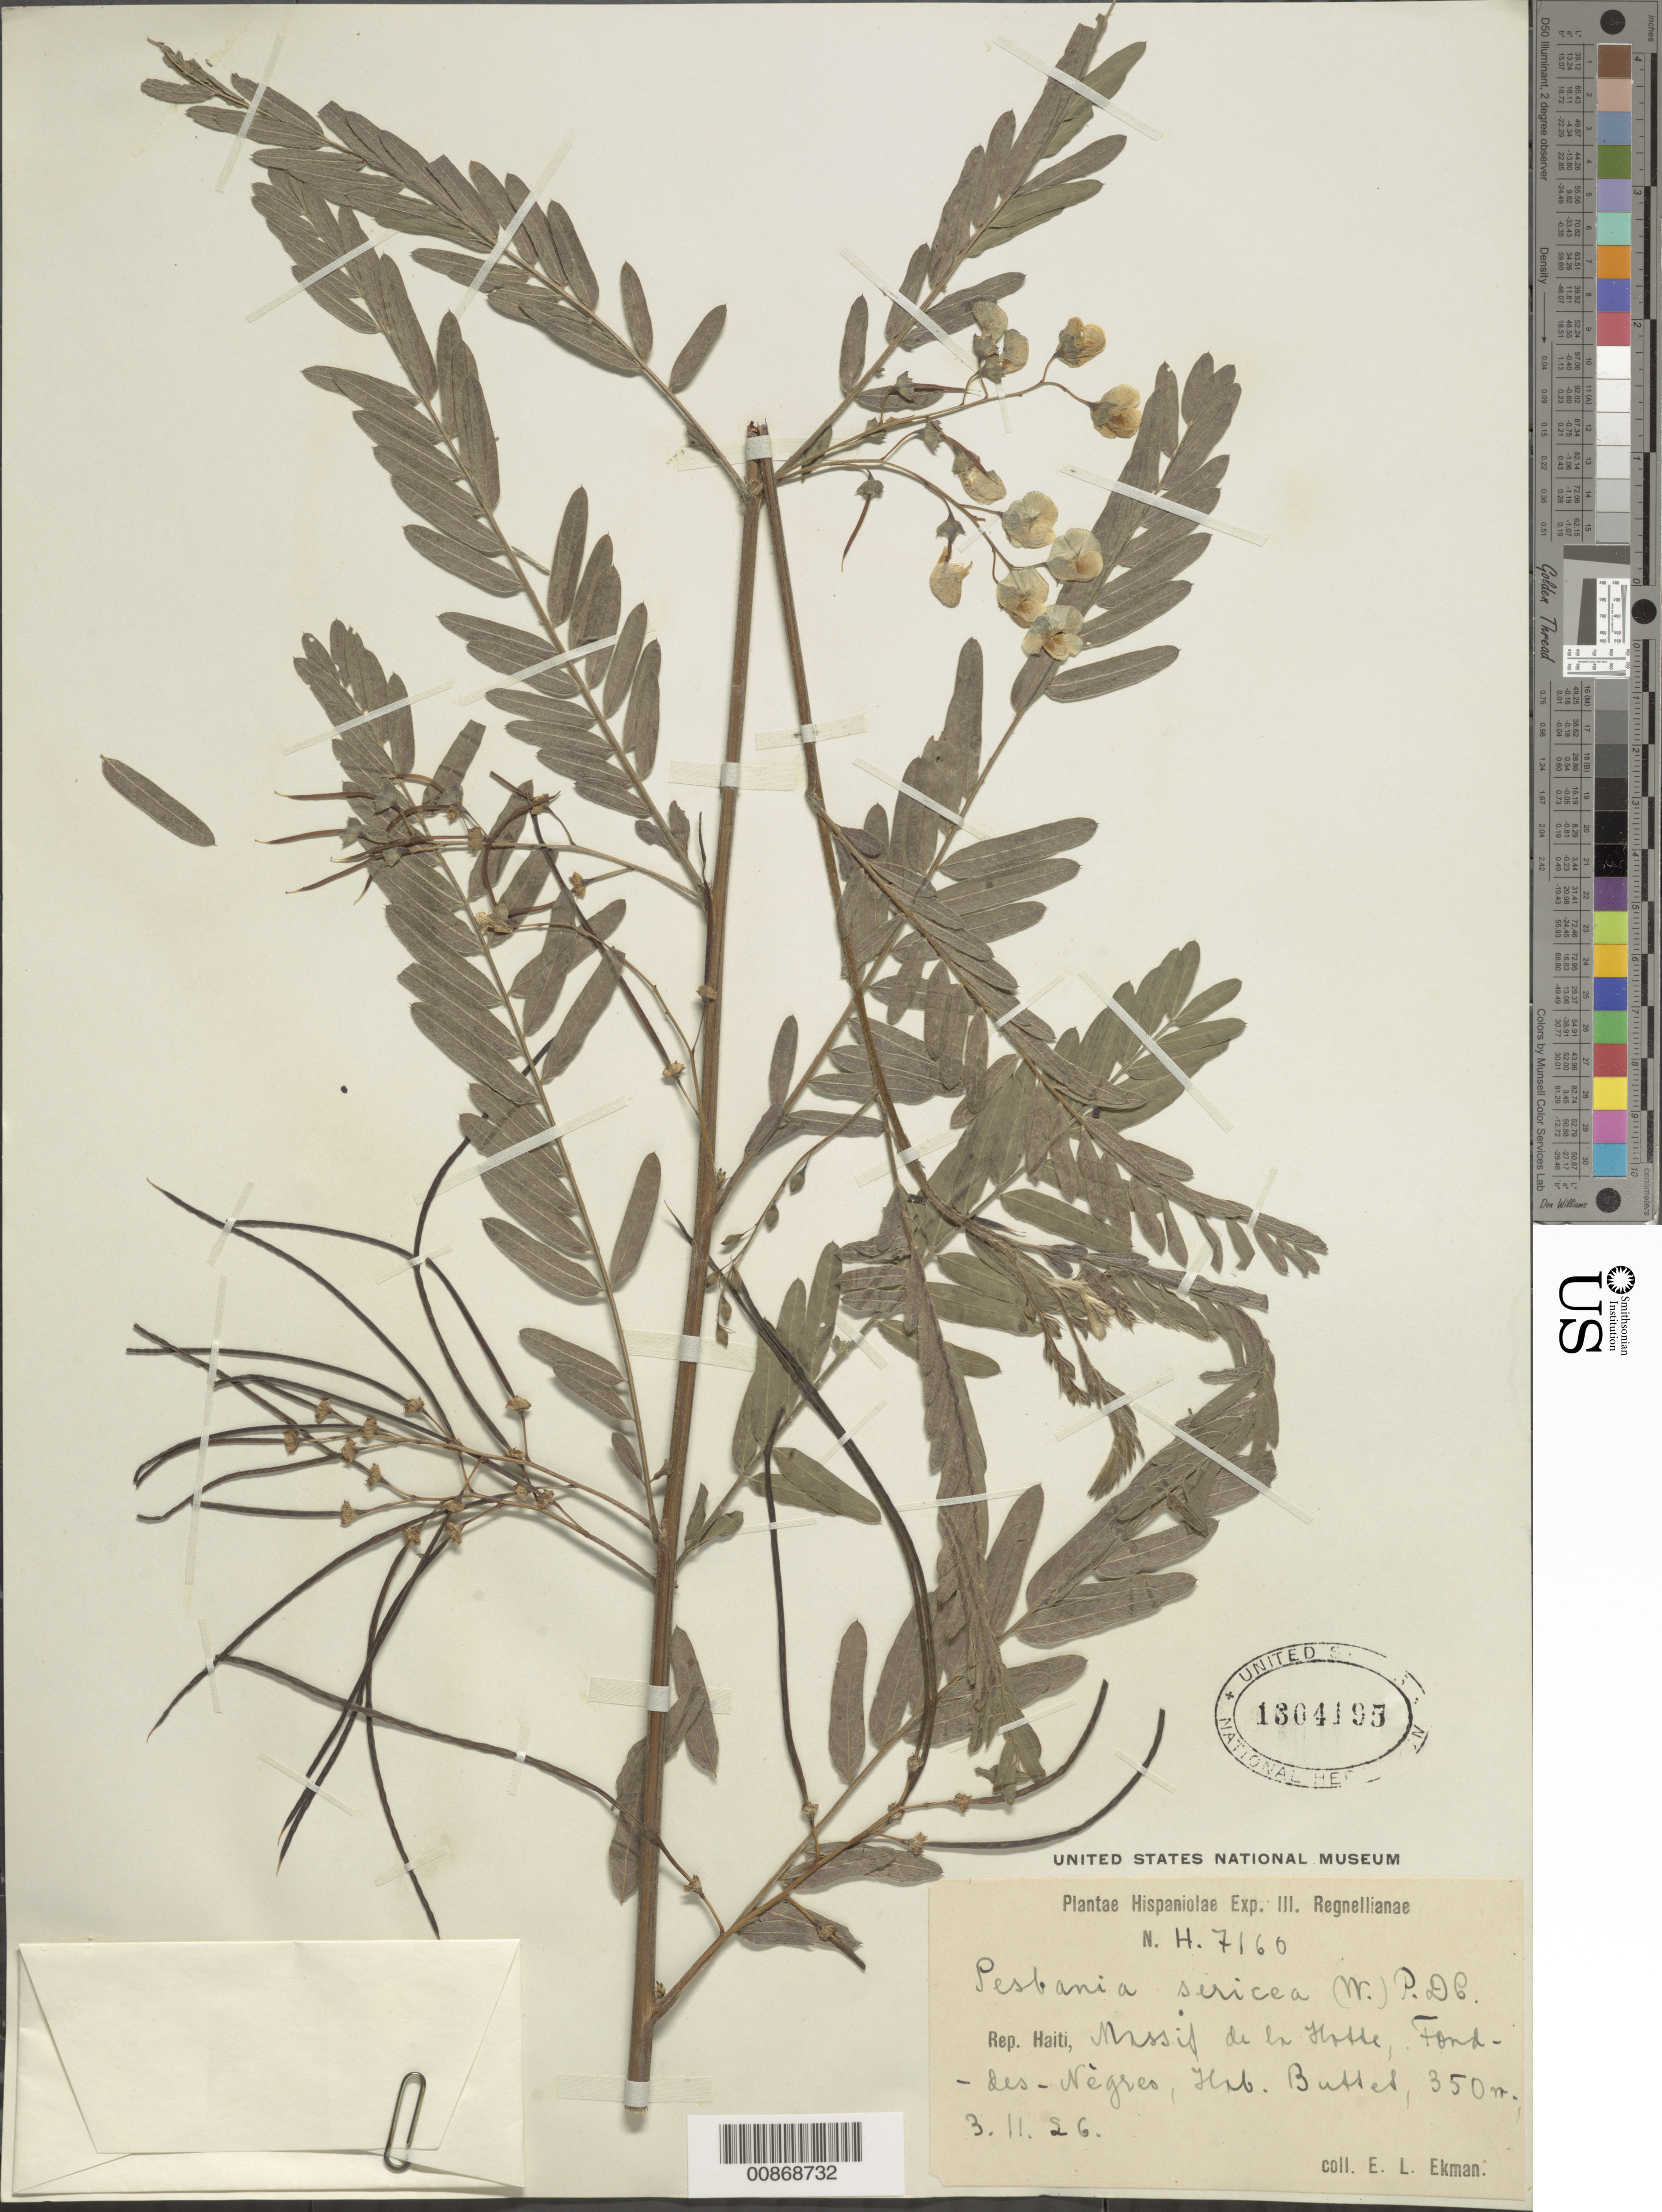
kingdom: Plantae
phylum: Tracheophyta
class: Magnoliopsida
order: Fabales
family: Fabaceae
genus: Sesbania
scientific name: Sesbania sericea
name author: (Willd.) Link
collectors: E. L. Ekman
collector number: H 7160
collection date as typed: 03 Nov 1926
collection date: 1926-11-03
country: Haiti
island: Hispaniola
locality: Massif de la Hotte, Fond-des-Nègres, Hab. Buttet.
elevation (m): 350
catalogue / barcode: US 1304195